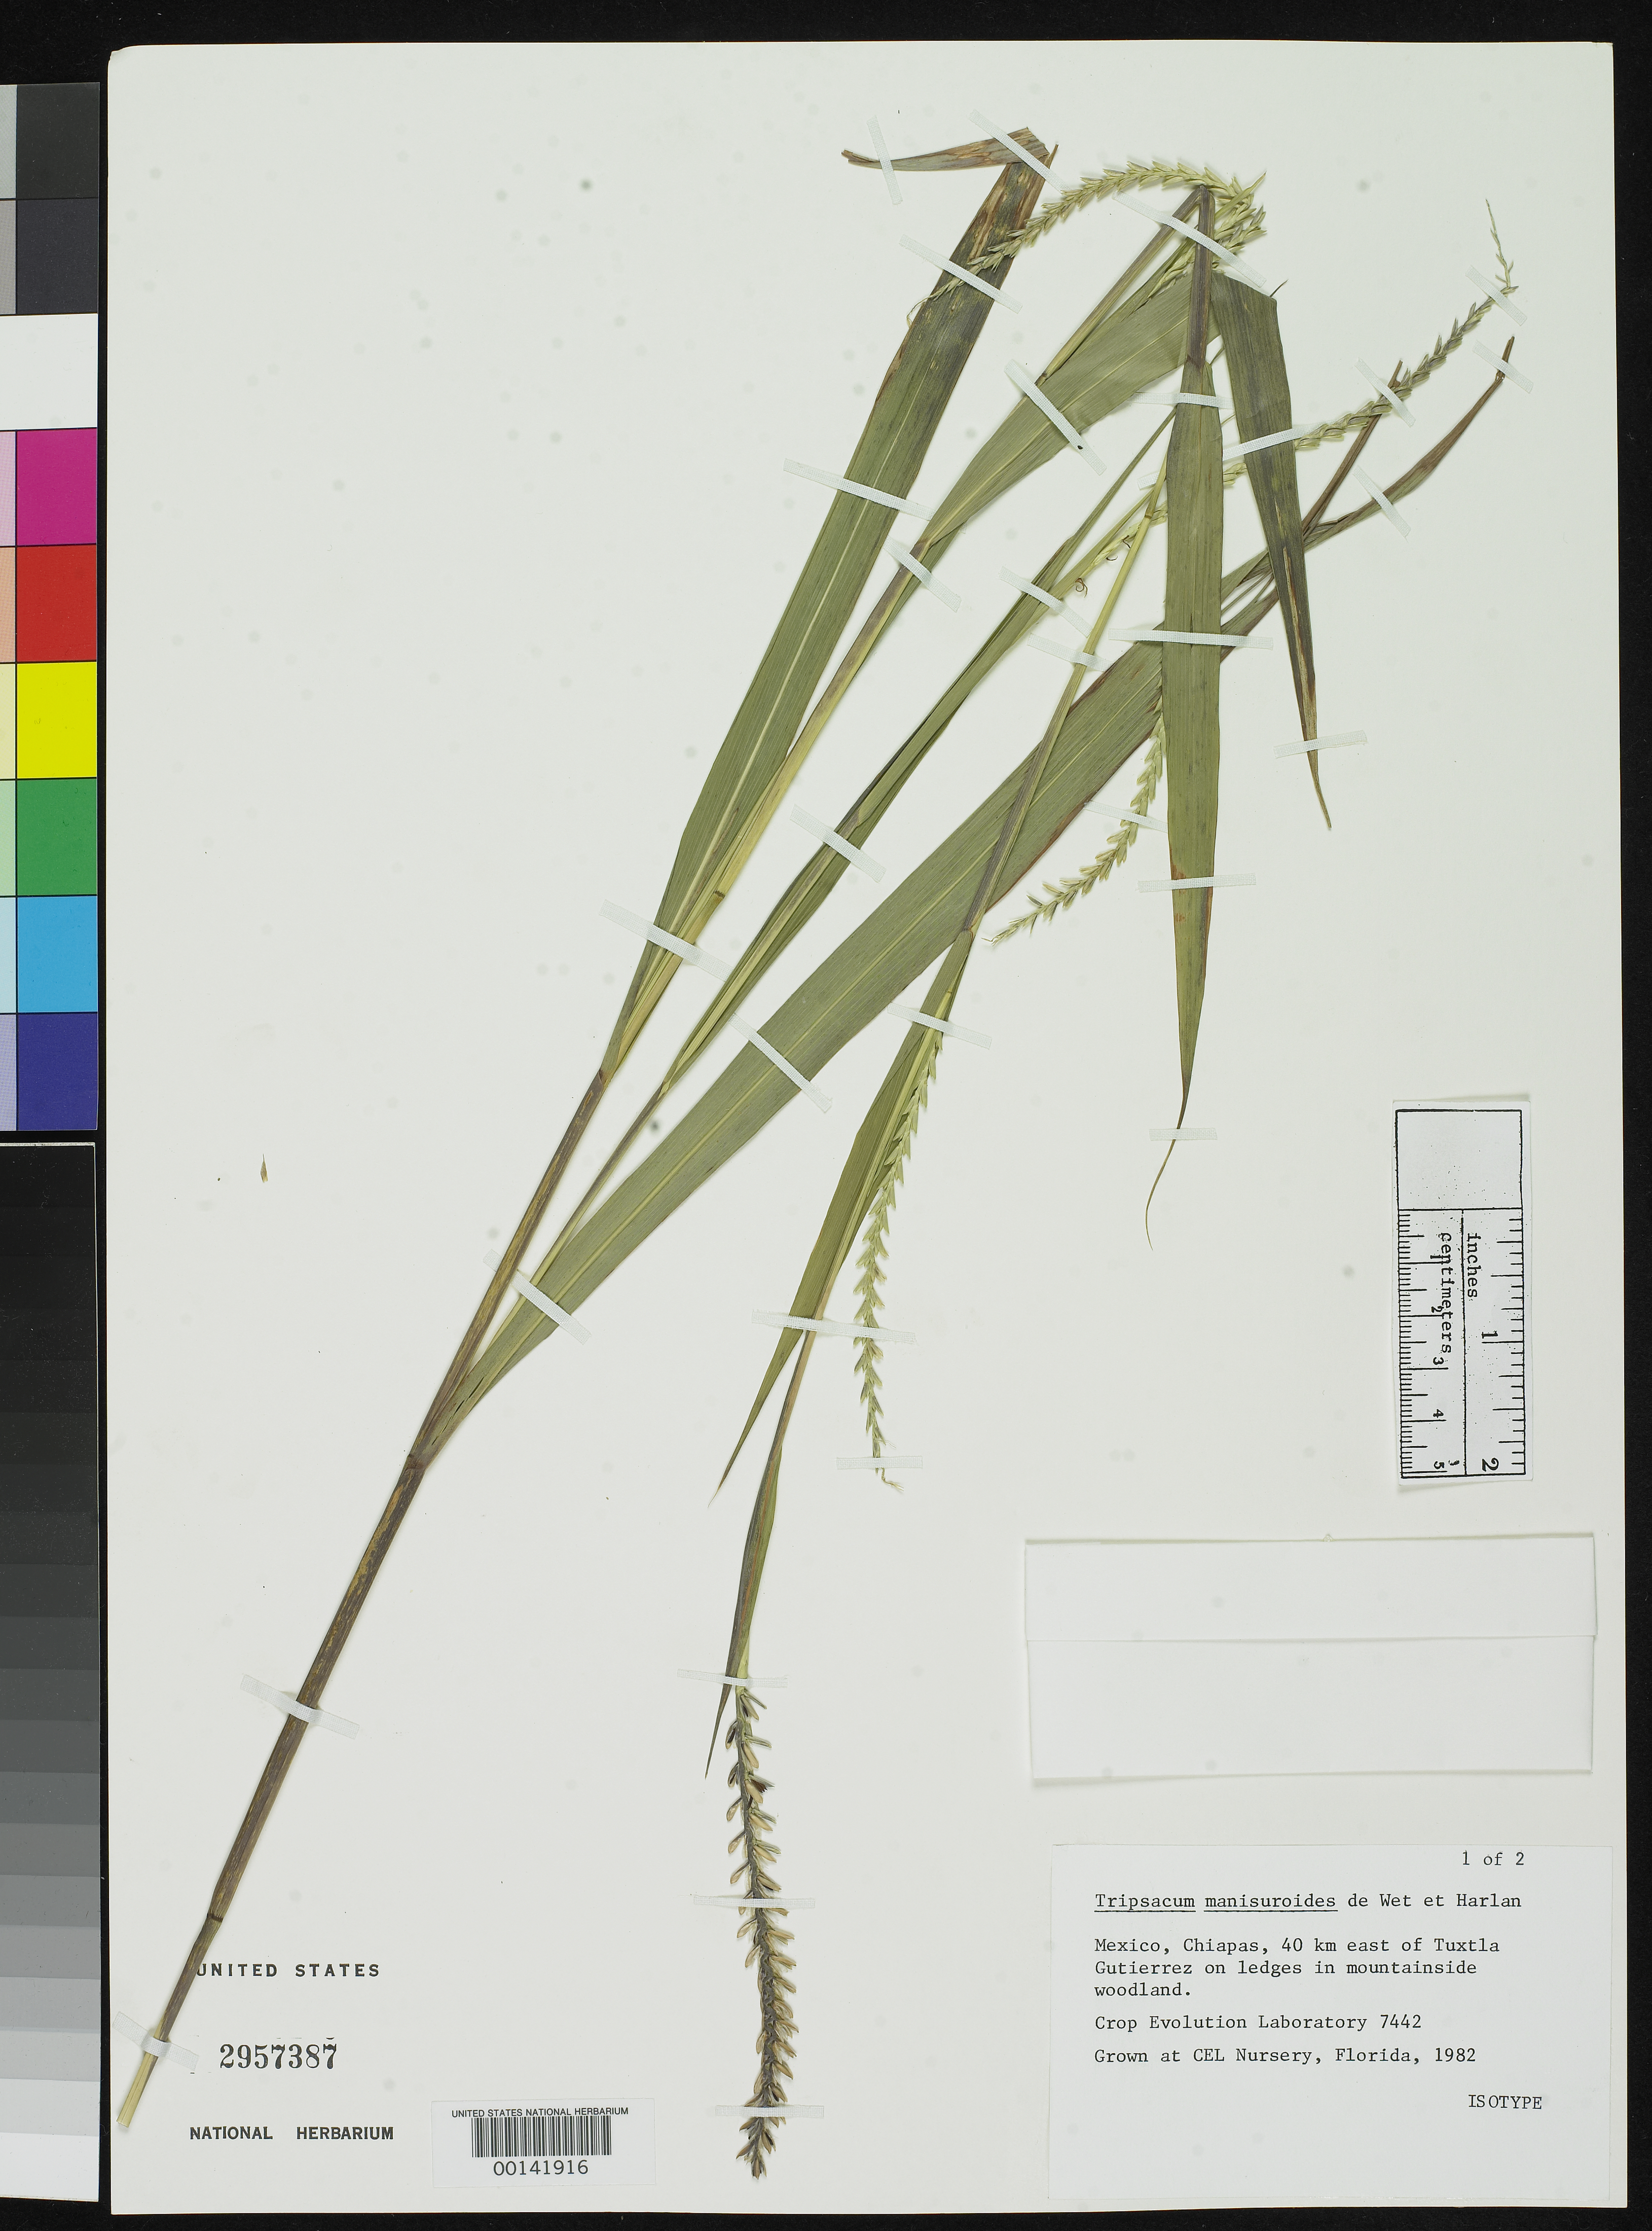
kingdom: Plantae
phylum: Tracheophyta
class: Liliopsida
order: Poales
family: Poaceae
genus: Tripsacum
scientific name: Tripsacum manisuroides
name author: de Wet & Harlan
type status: Isotype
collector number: C.E.L. 7442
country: Mexico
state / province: Chiapas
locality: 40 km E of Tuxtla Gutierrez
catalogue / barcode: US 2957387